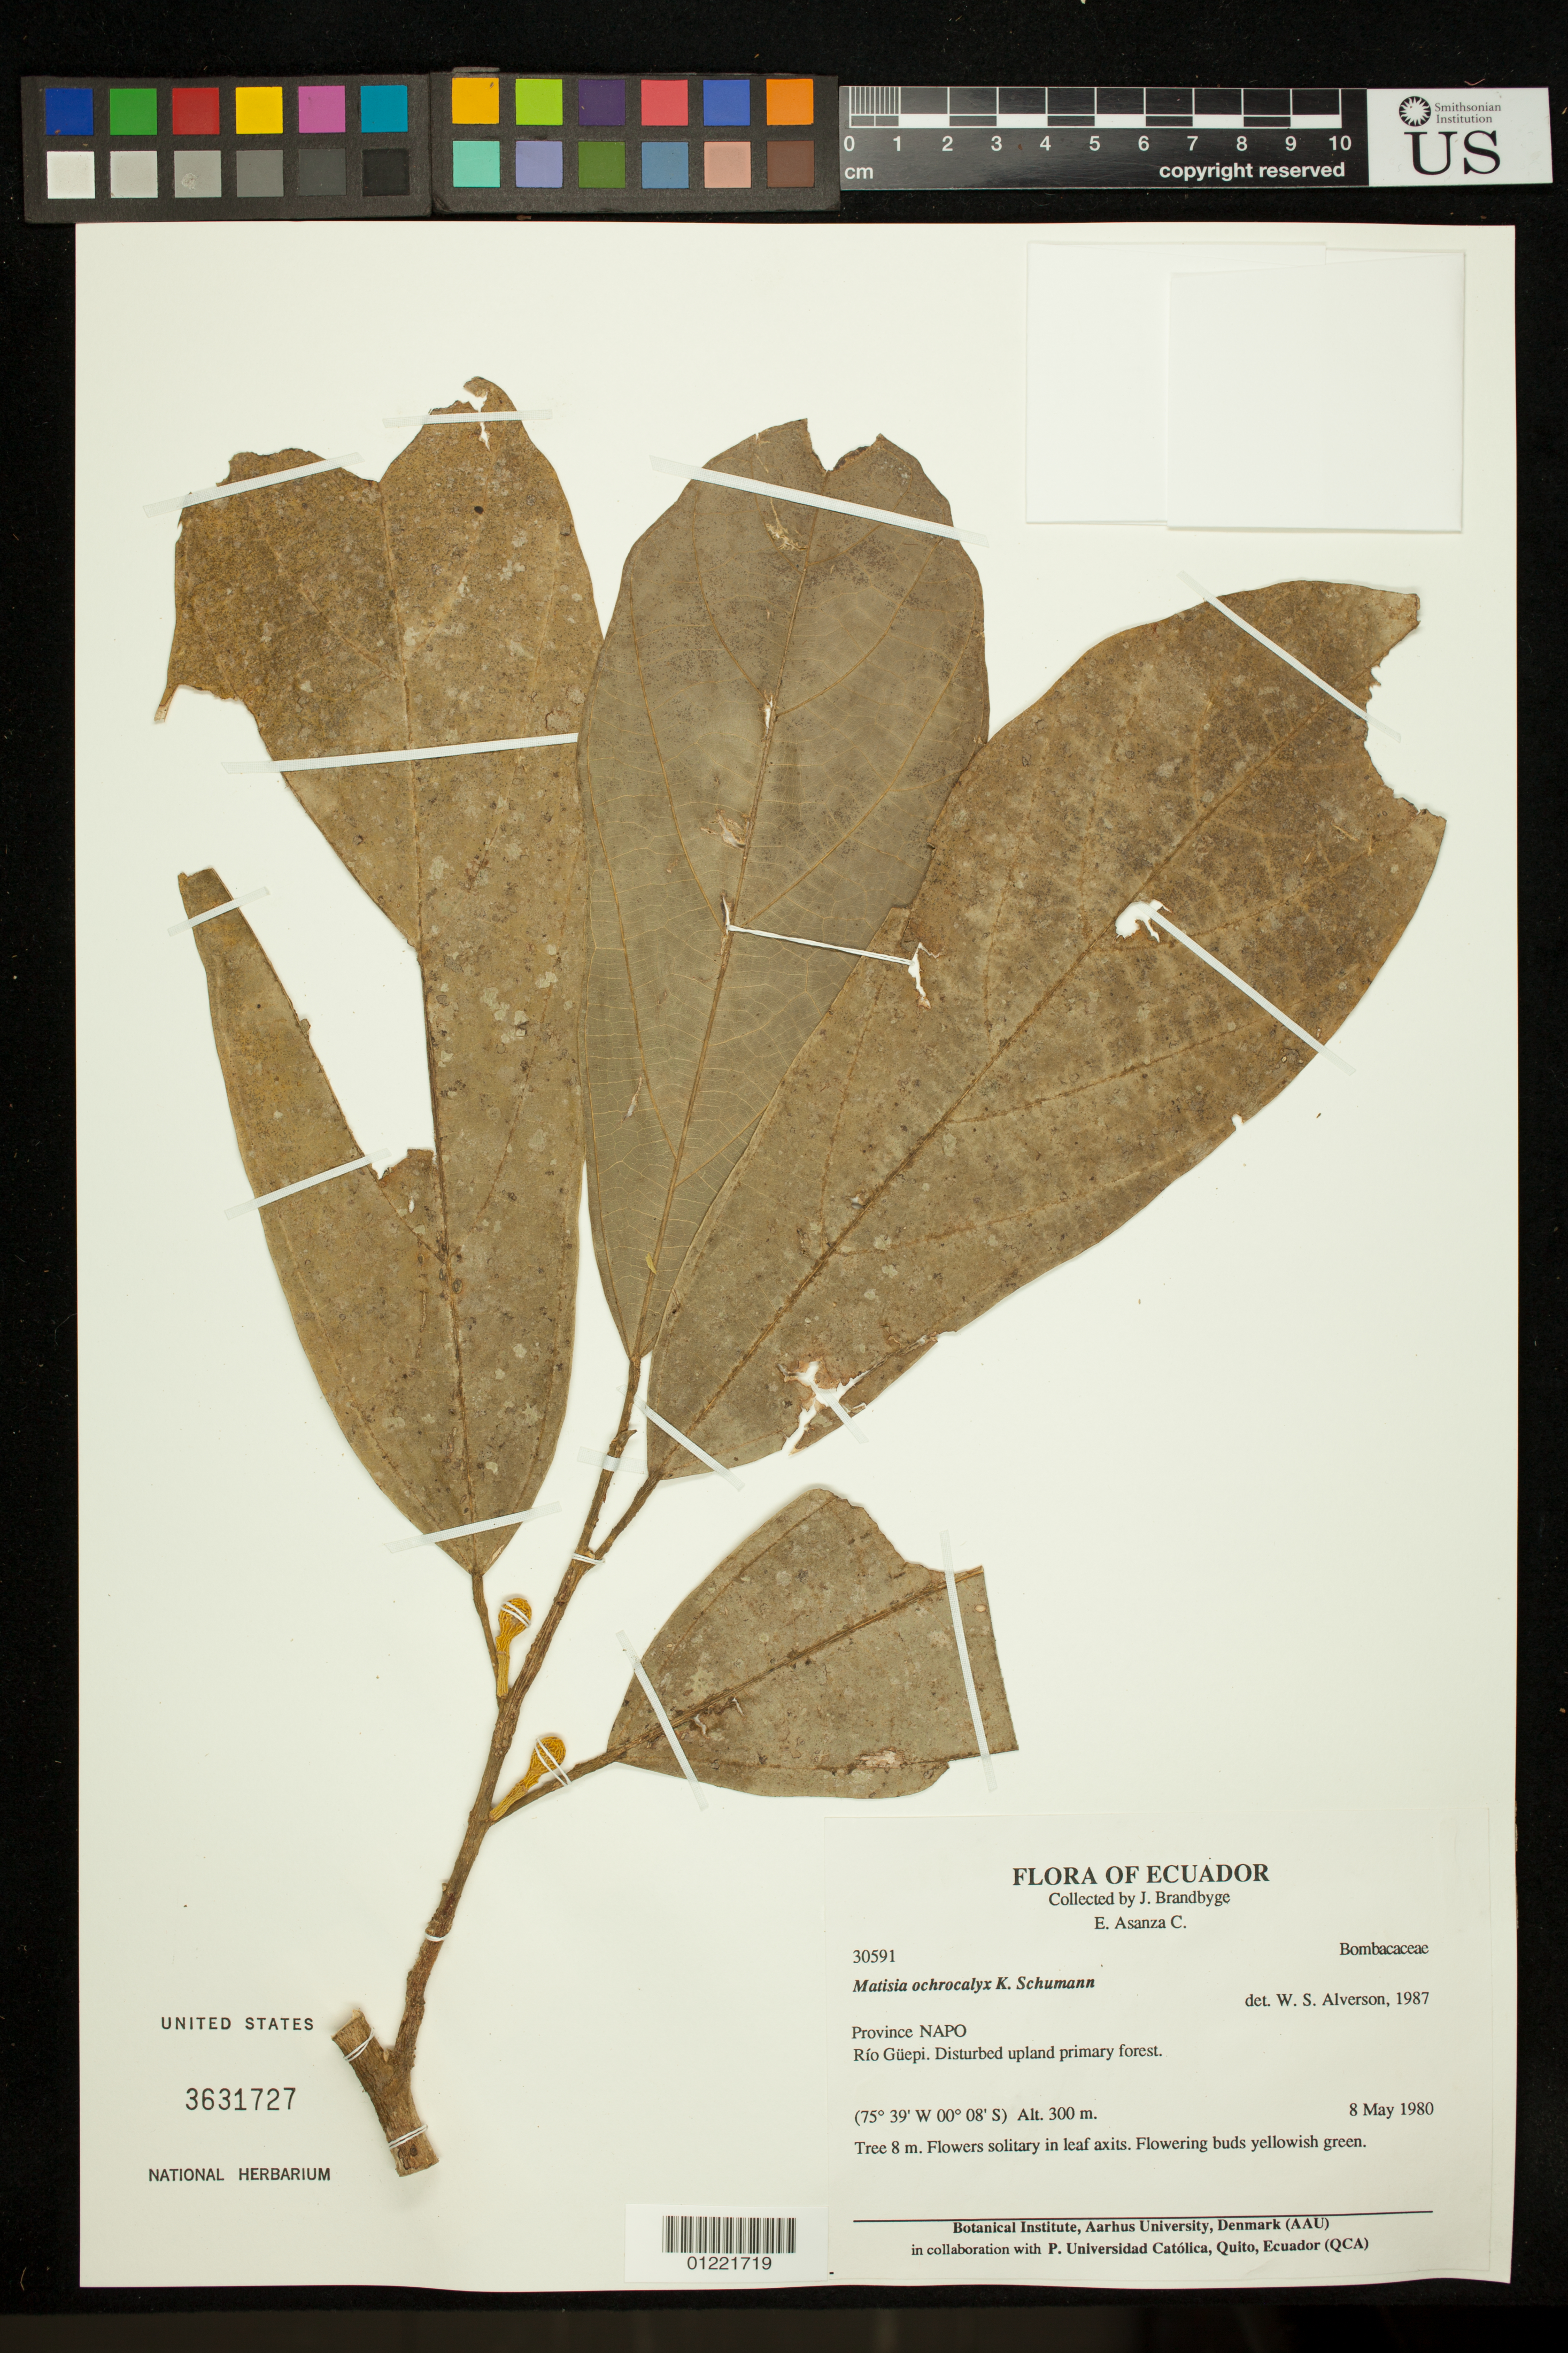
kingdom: Plantae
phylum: Tracheophyta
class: Magnoliopsida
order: Malvales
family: Malvaceae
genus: Matisia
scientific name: Matisia ochrocalyx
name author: K. Schum.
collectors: B. Øllgaard & E. Asanza C.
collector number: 30591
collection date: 1980-05-08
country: Peru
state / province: Loreto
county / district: Maynas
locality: Province Napo. Rio Guepi. Disturbed upland primary forest. (label says Napo, Ecuador)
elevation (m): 300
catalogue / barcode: US 3631727